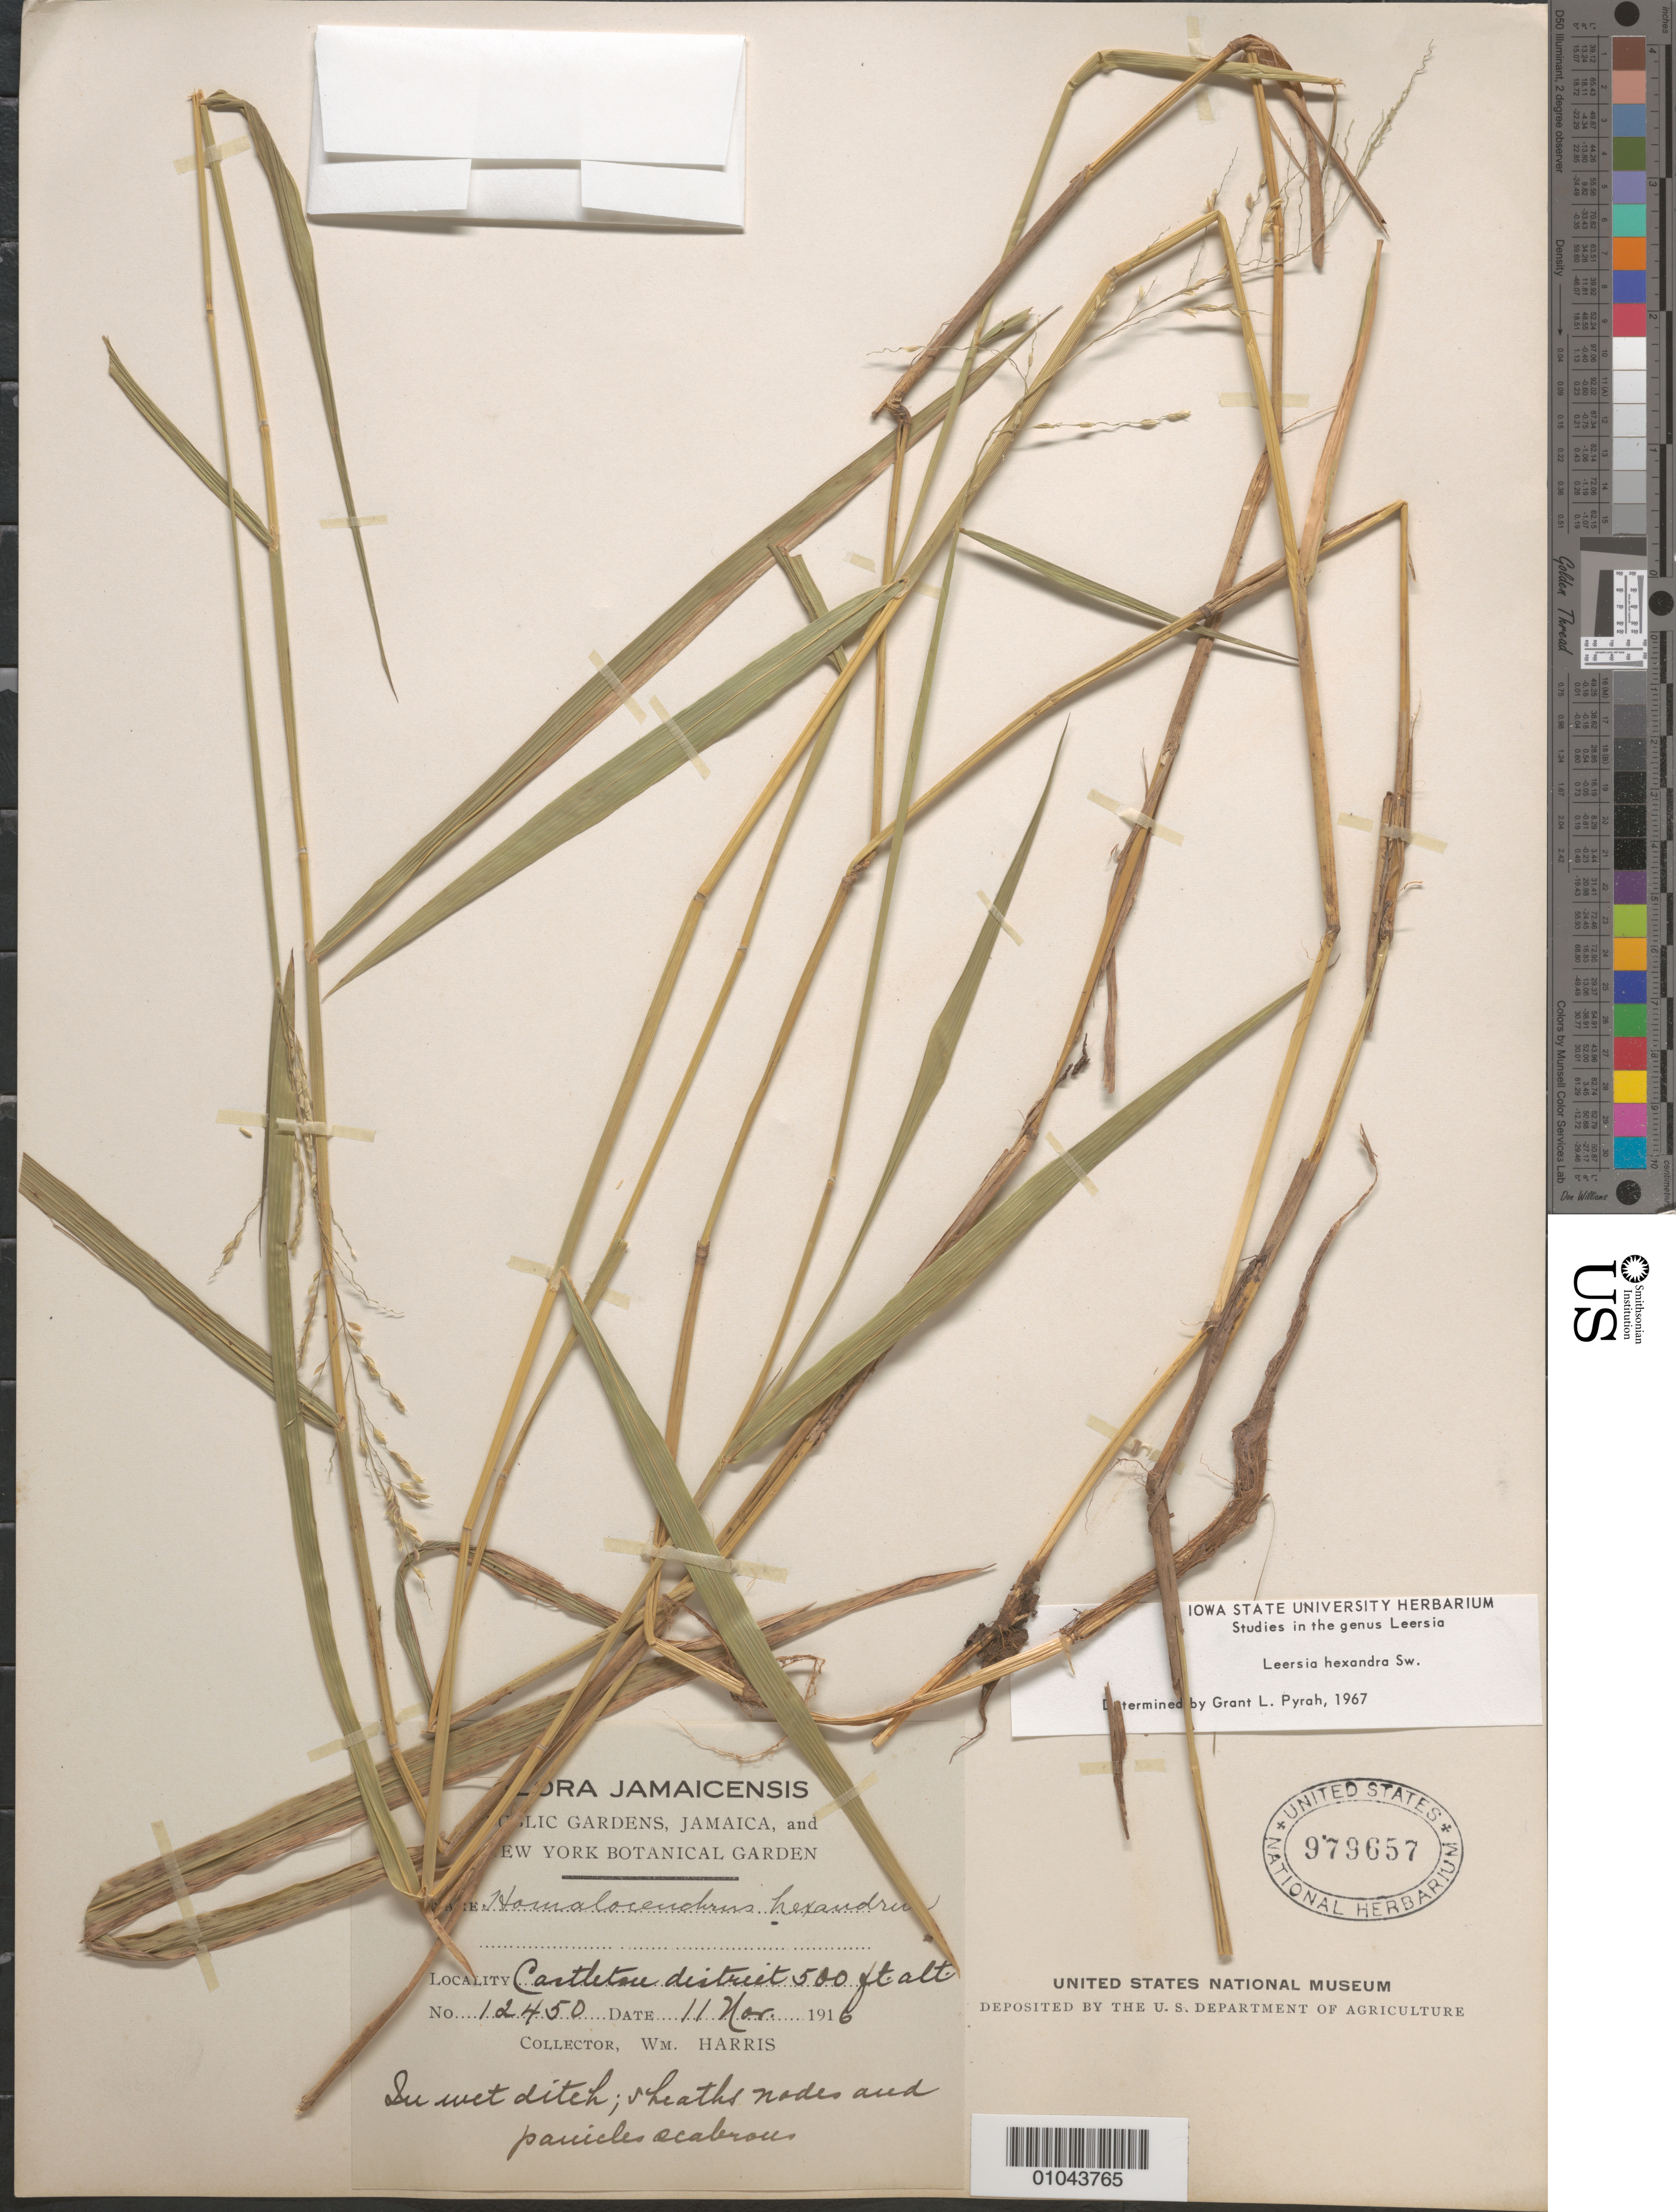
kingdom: Plantae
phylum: Tracheophyta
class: Liliopsida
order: Poales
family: Poaceae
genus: Leersia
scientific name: Leersia hexandra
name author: Sw.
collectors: W. H. Harris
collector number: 12450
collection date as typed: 11 Nov 1916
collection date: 1916-11-11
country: Jamaica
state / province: Saint Andrew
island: Jamaica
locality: castleton district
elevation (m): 152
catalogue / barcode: US 979657